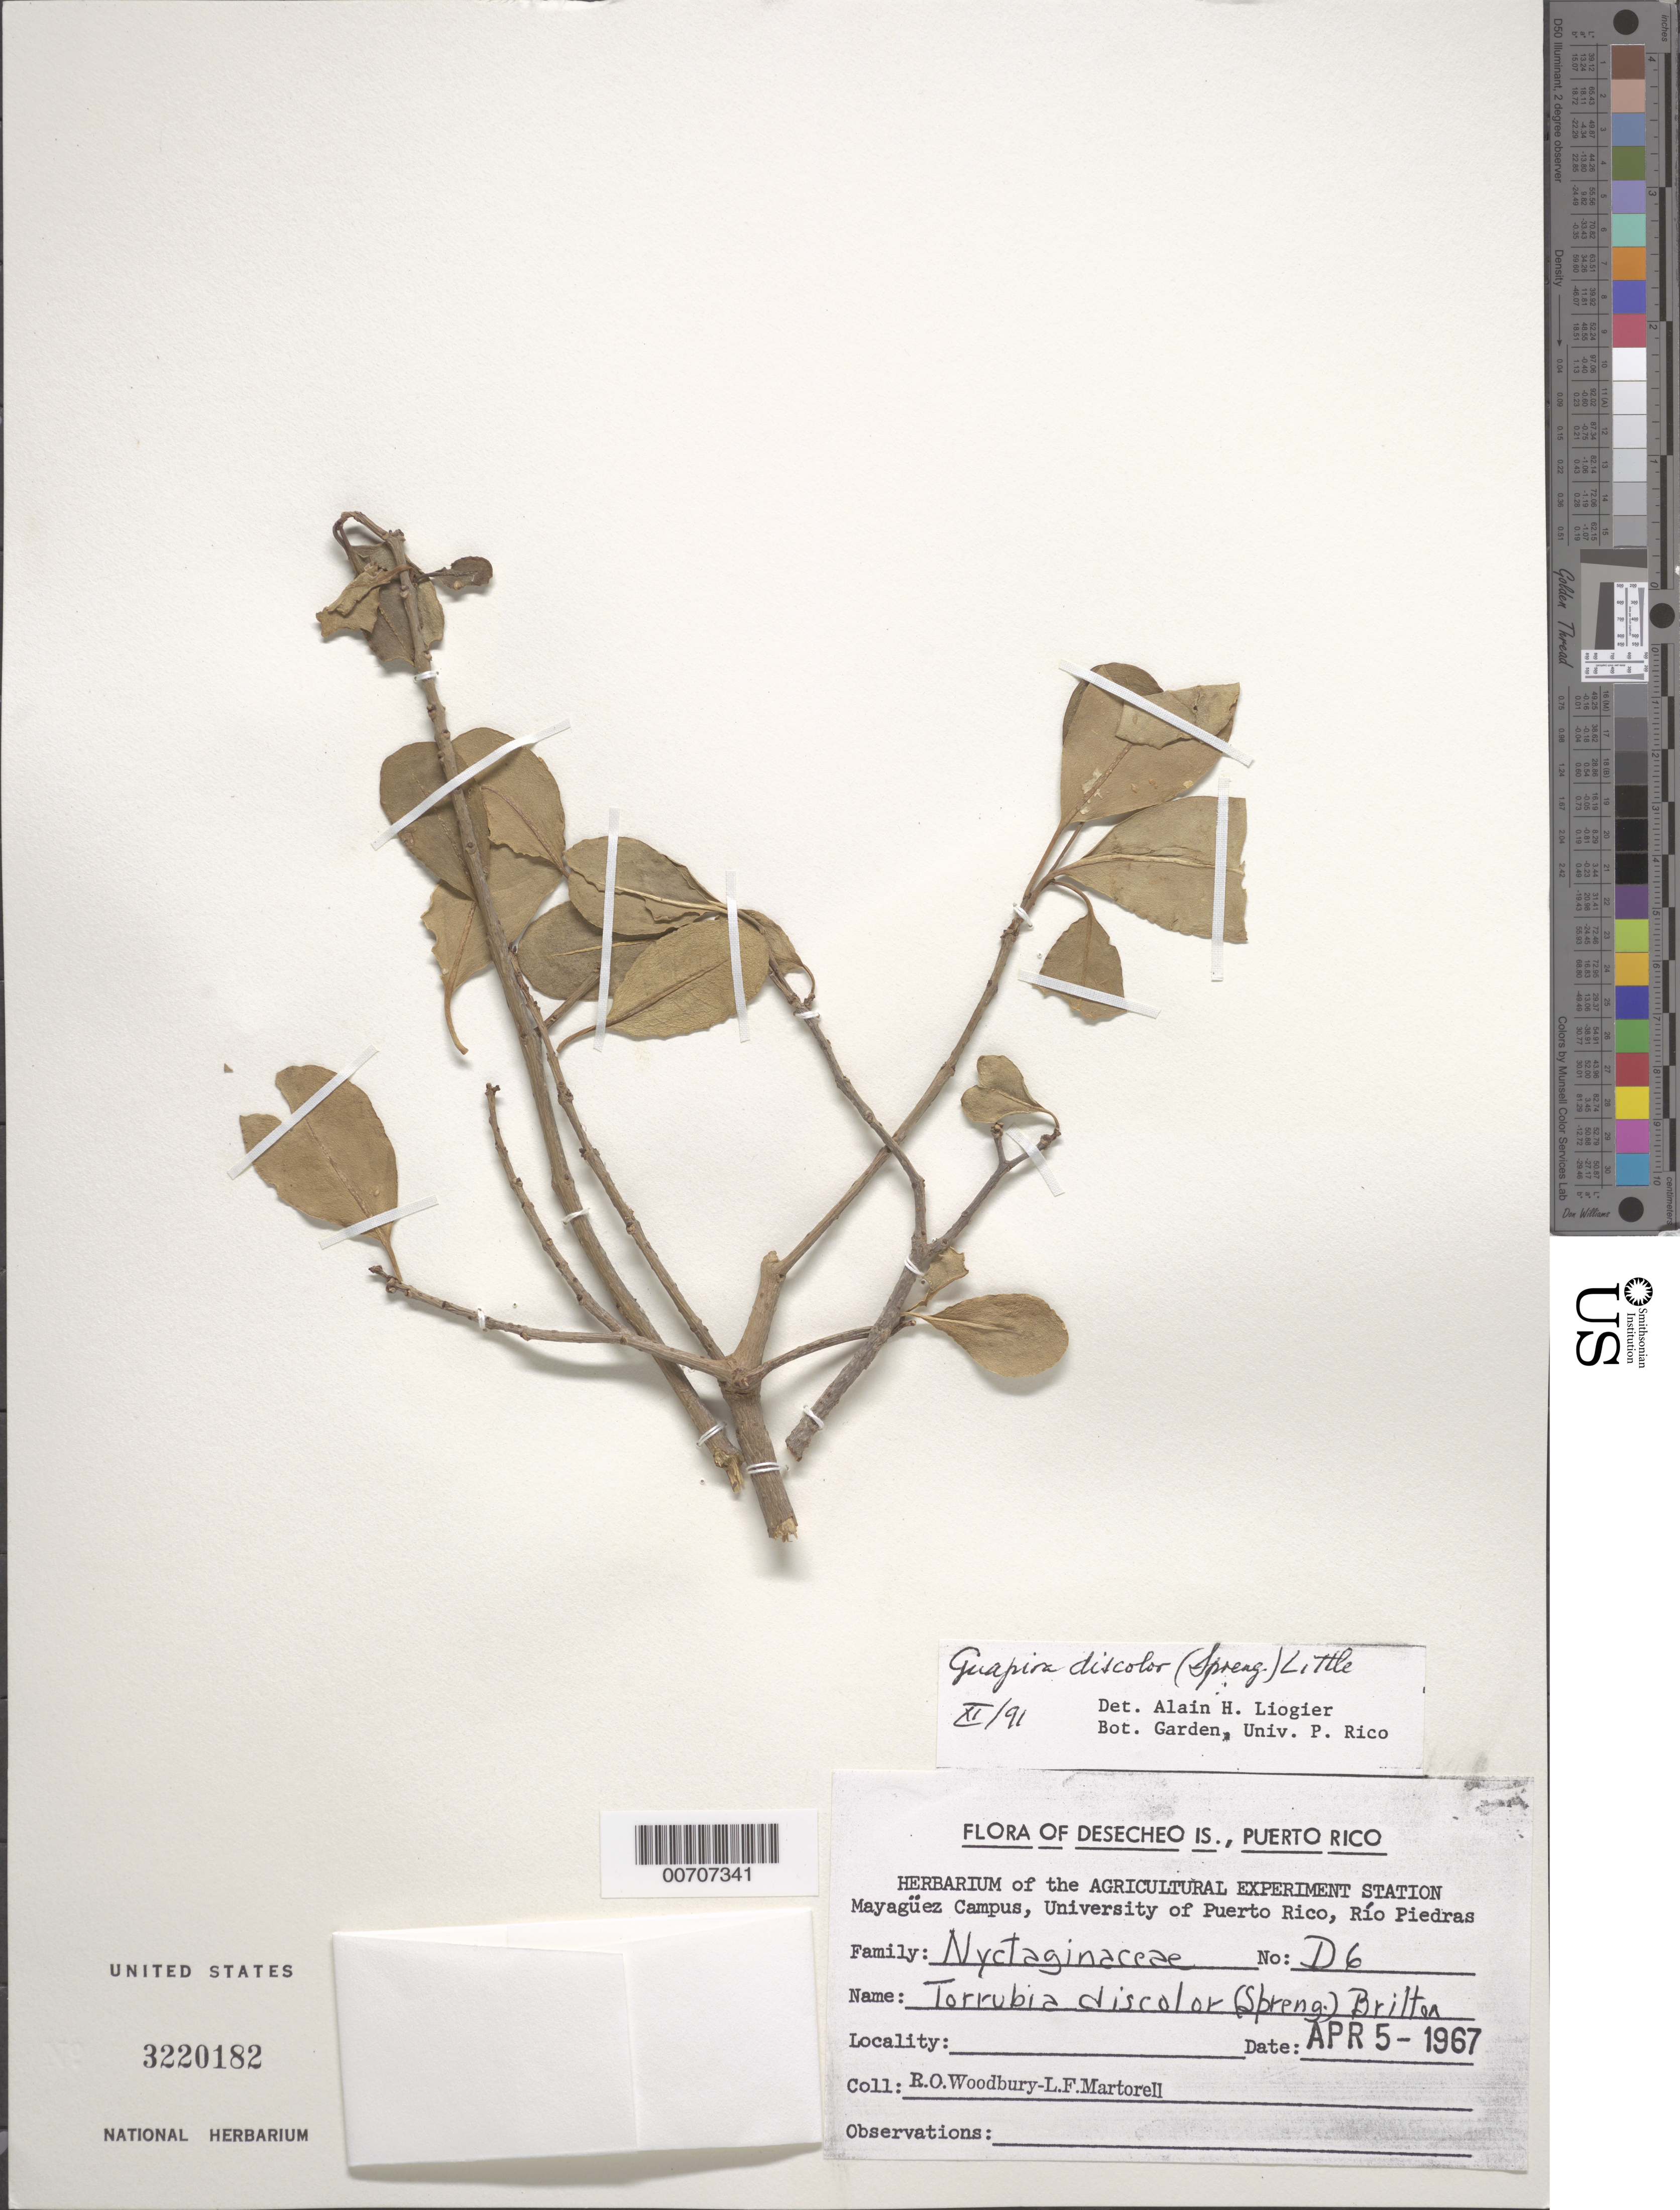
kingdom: Plantae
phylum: Tracheophyta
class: Magnoliopsida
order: Caryophyllales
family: Nyctaginaceae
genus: Guapira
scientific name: Guapira discolor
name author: (Spreng.) Little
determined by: Liogier, Alain H.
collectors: R. O. Woodbury & L. Martorell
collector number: D 6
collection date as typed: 05 Apr 1967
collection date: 1967-04-05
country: Puerto Rico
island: Desecheo Island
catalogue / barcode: US 3220182